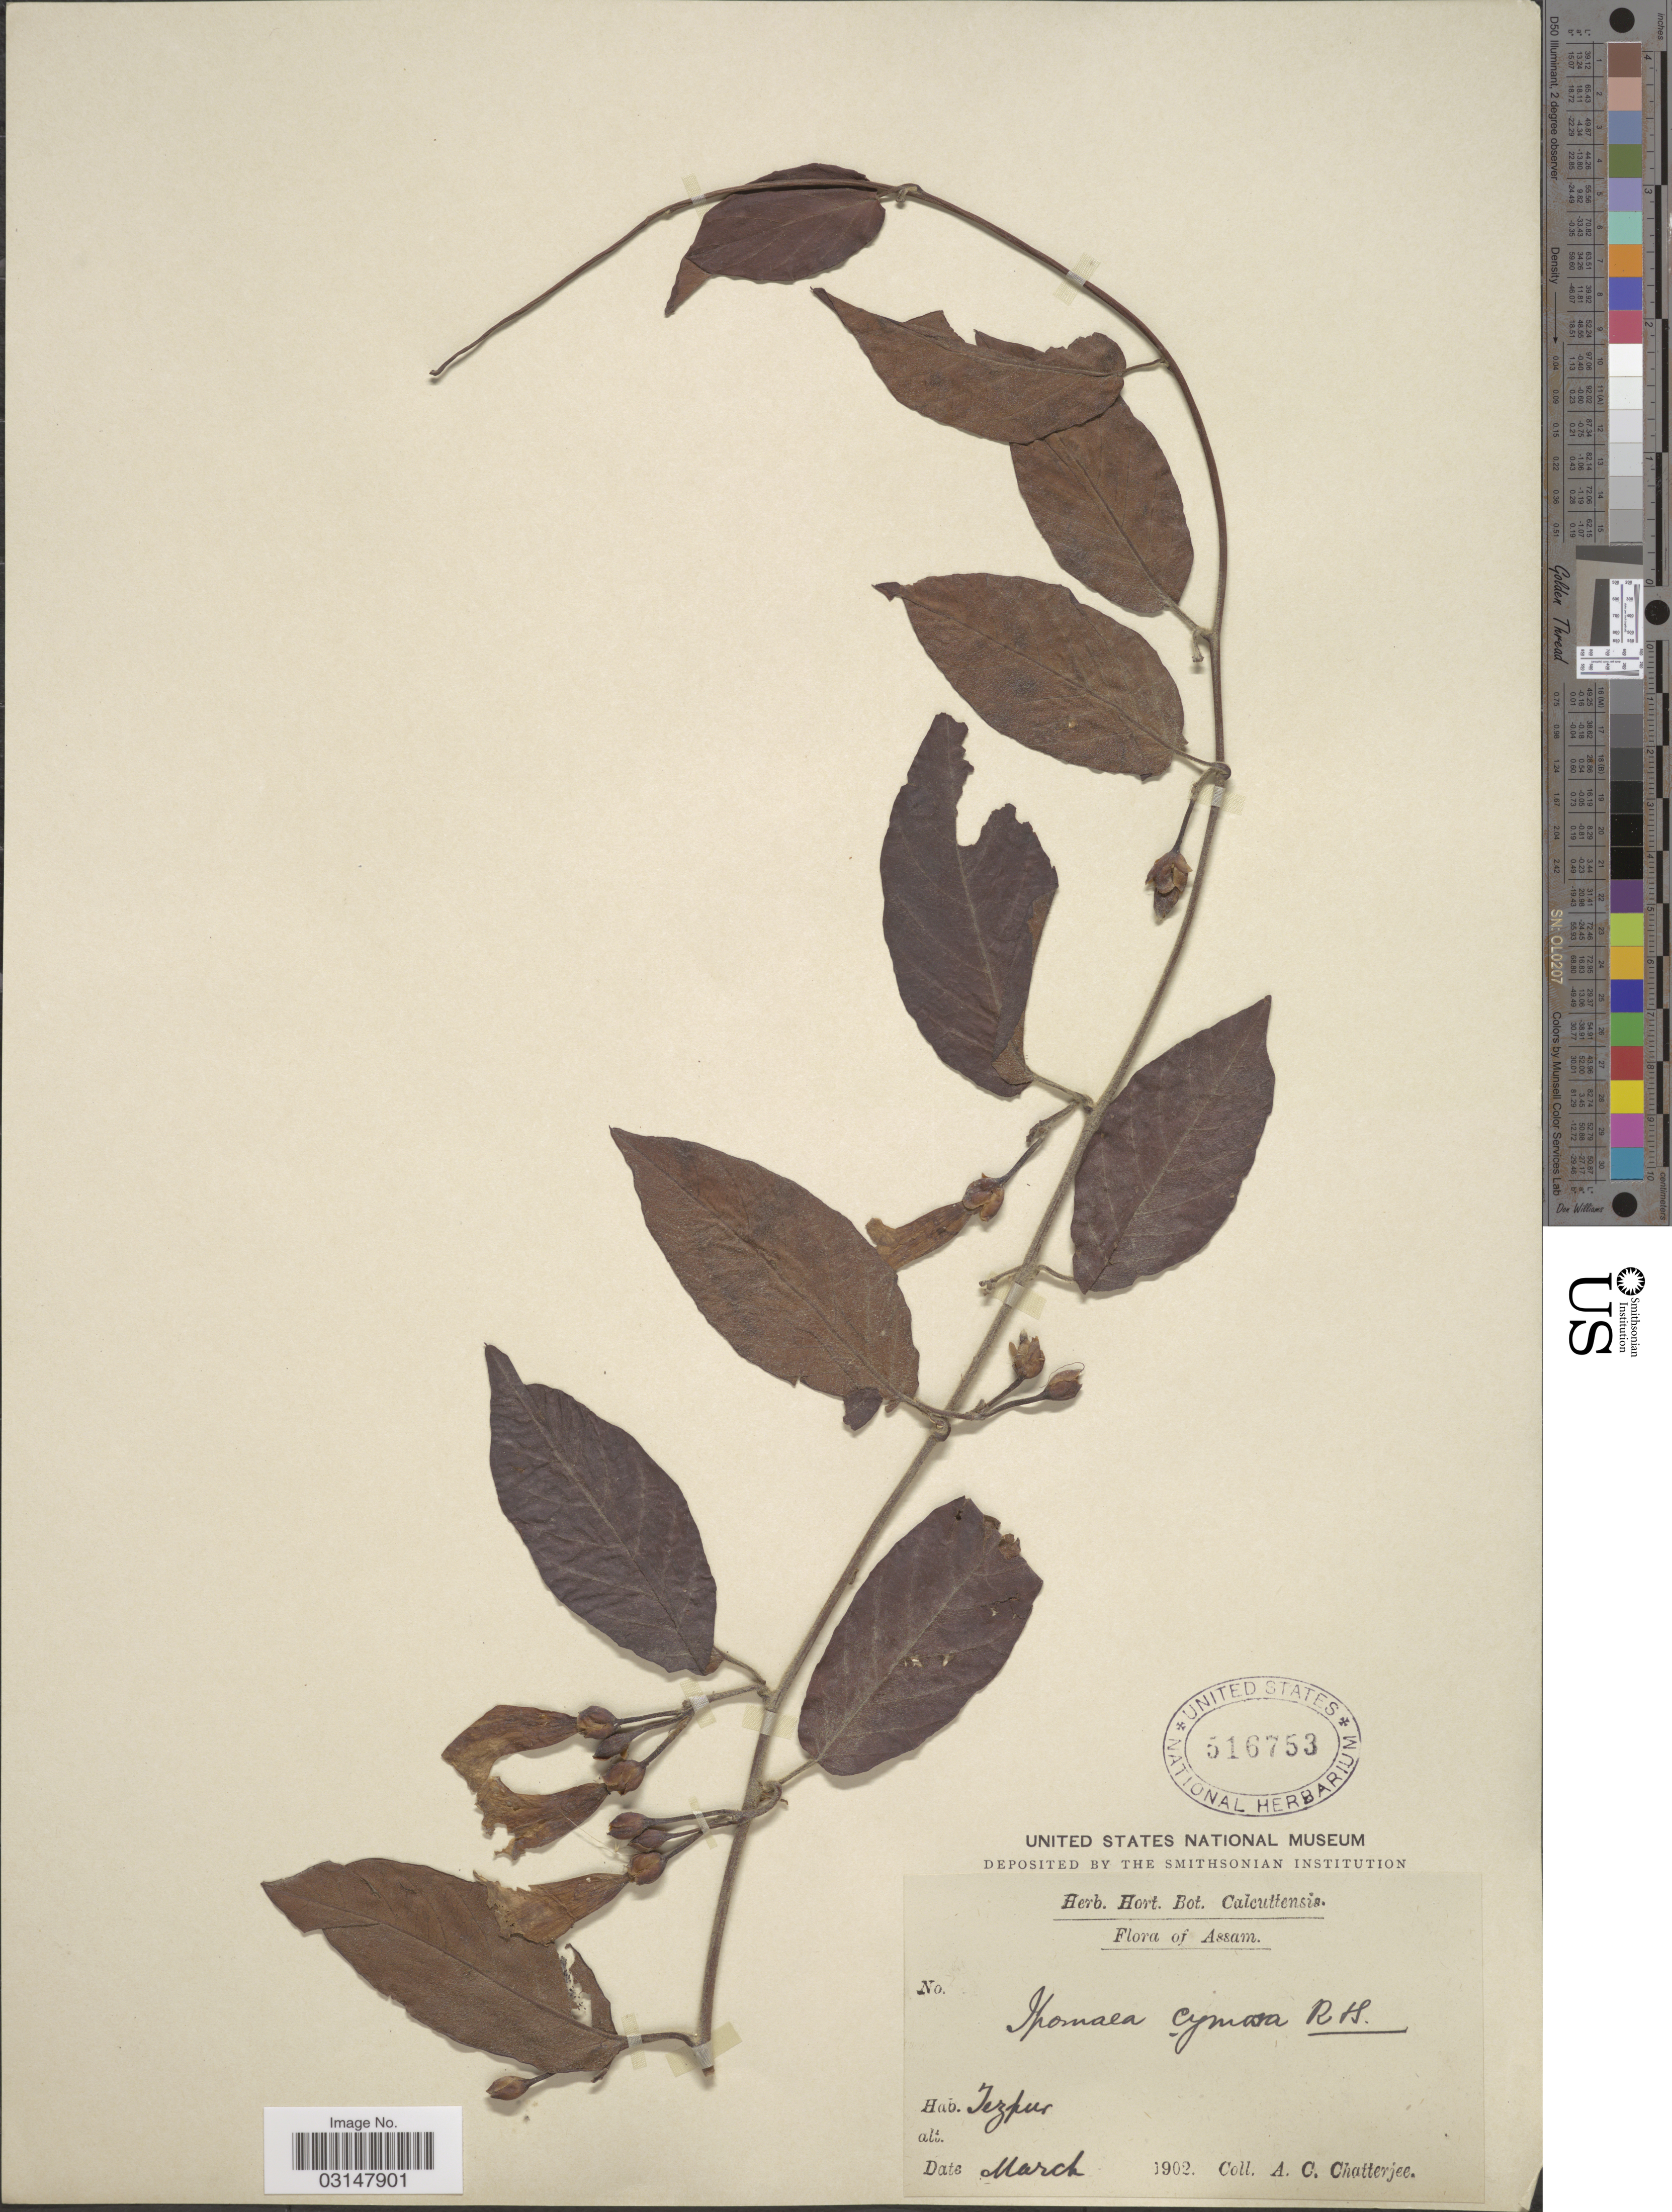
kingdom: Plantae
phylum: Tracheophyta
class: Magnoliopsida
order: Solanales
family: Convolvulaceae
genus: Camonea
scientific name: Camonea pilosa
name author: (Houtt.) A. R. Simões & Staples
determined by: Strong, Mark T., (BOT), Smithsonian Institution - National Museum of Natural History (UNITED STATES)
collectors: A. Chatterjee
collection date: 1902-03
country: India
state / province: Assam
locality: Assam. Tezpur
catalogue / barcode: US 516753